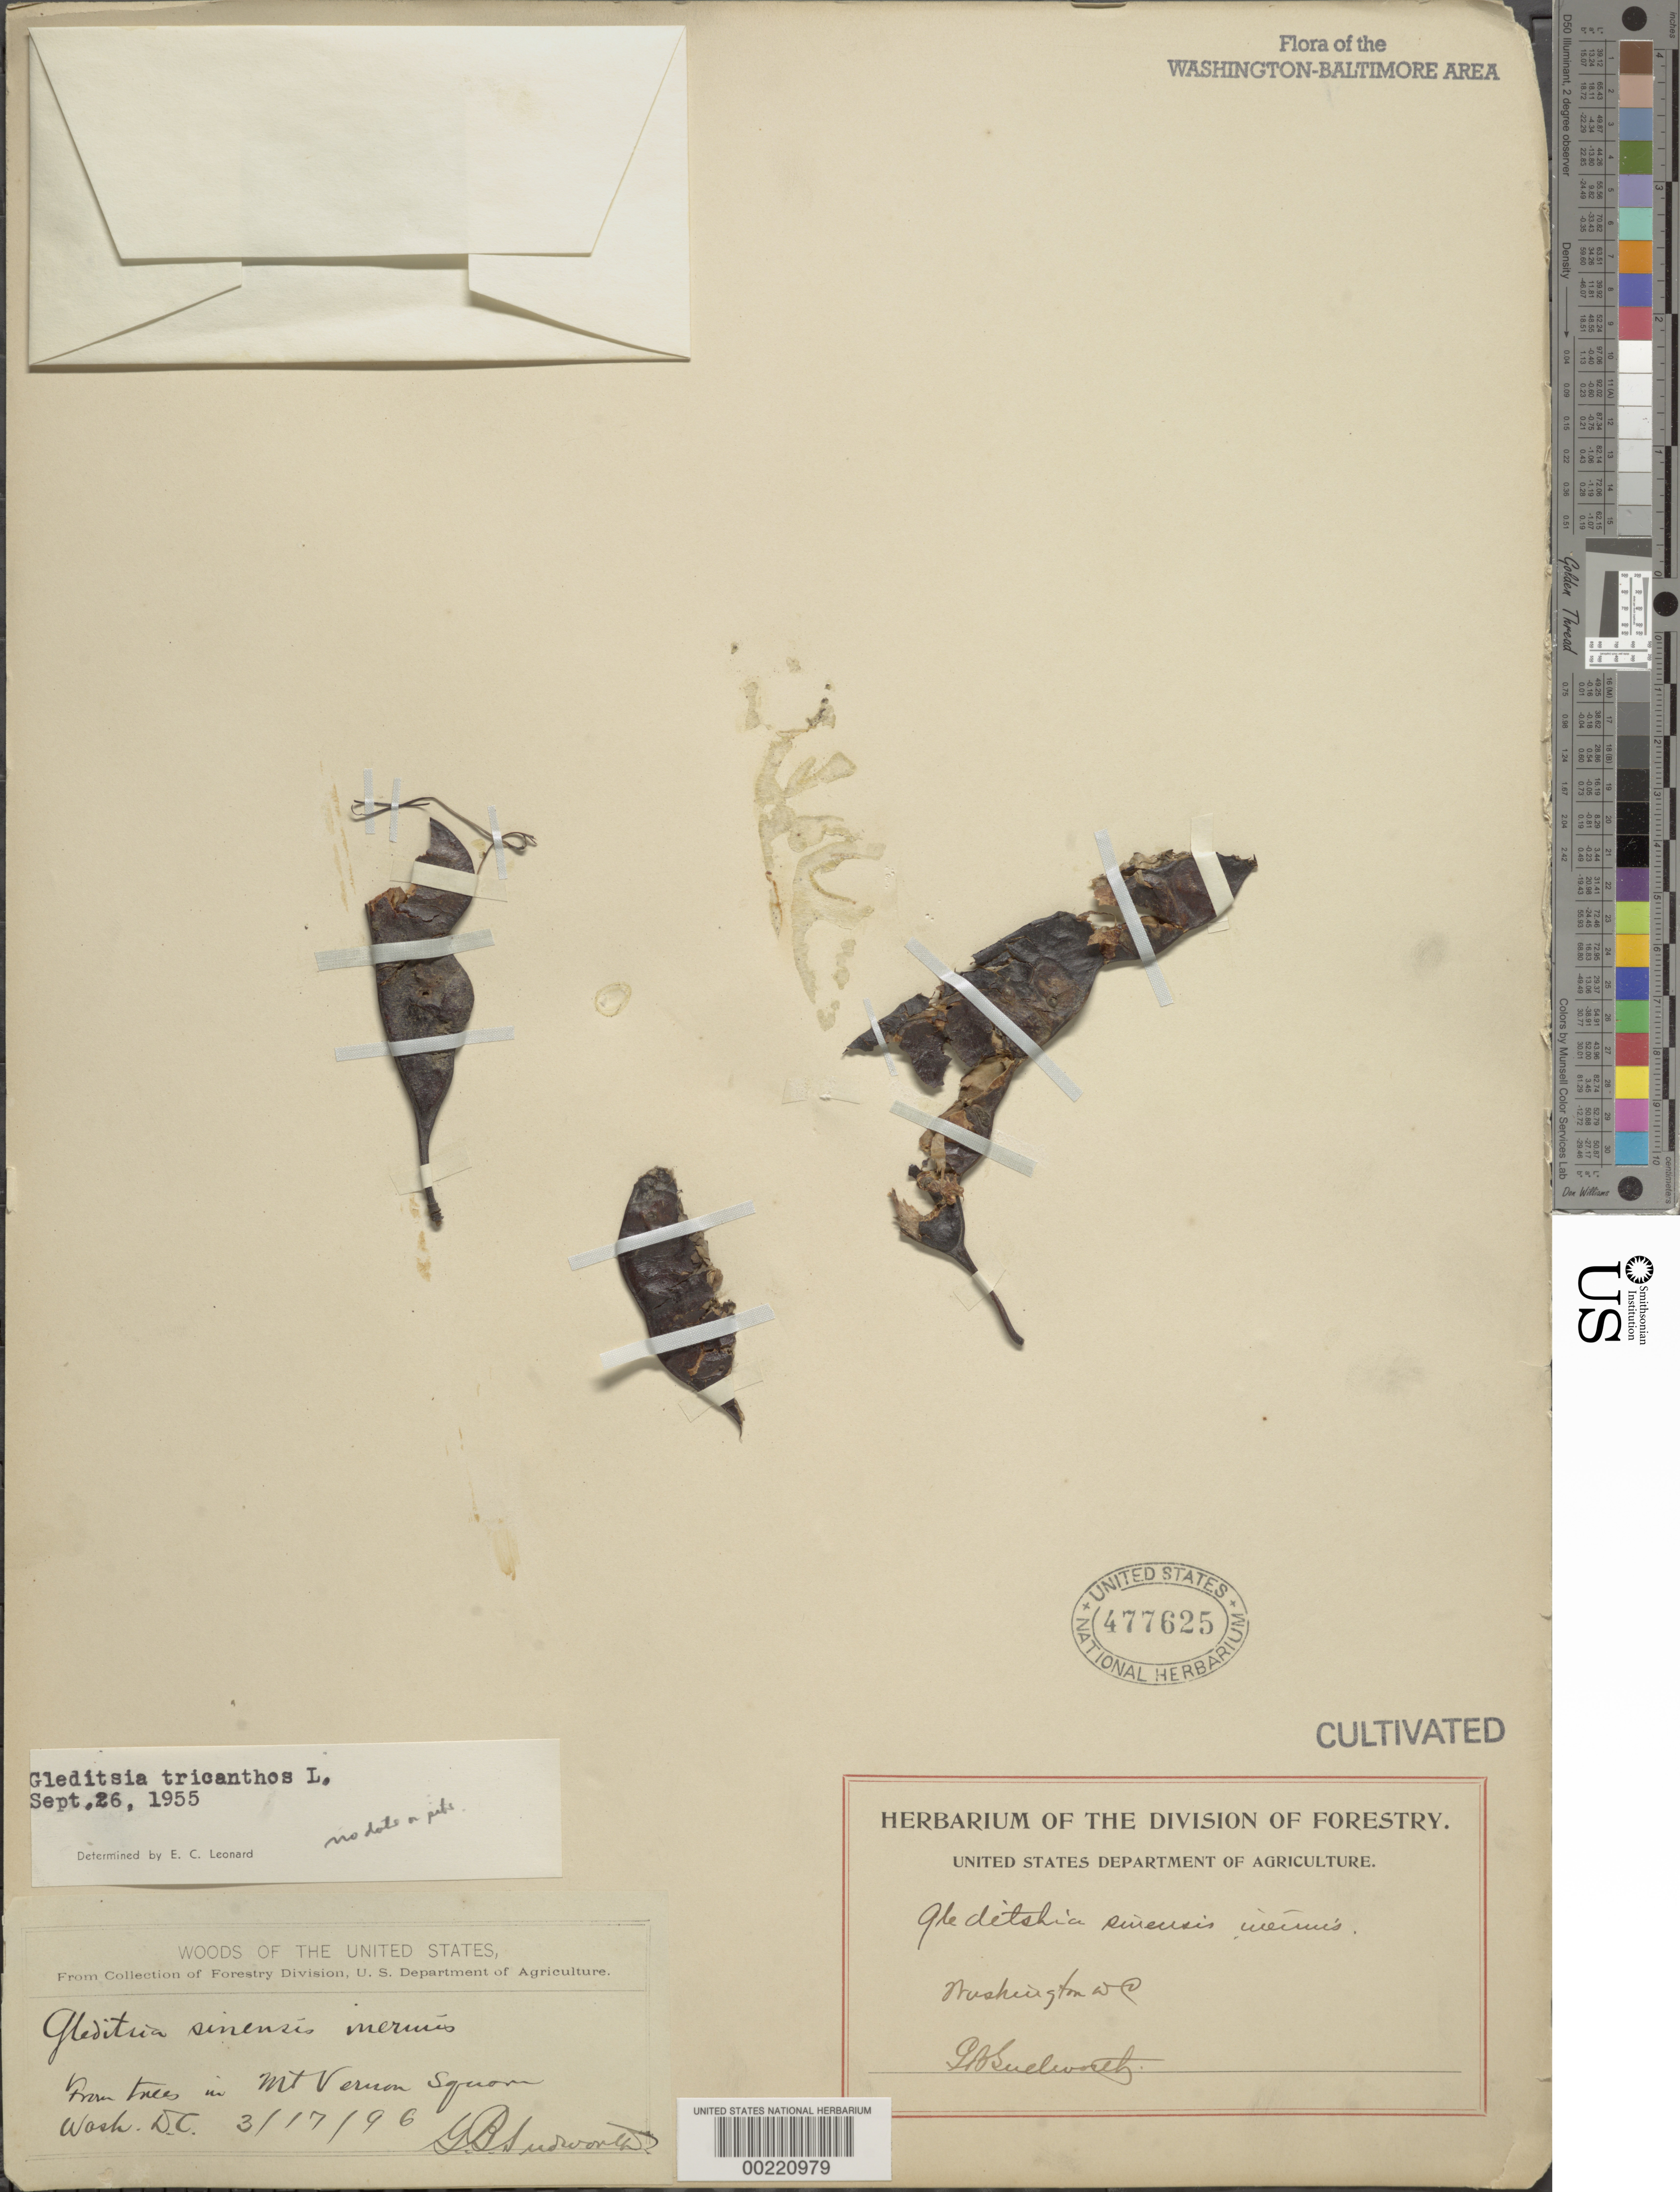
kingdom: Plantae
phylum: Tracheophyta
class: Magnoliopsida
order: Fabales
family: Fabaceae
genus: Gleditsia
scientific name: Gleditsia triacanthos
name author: L.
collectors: G. B. Sudworth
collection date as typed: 17 Mar 1896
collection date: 1896-03-17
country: United States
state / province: District of Columbia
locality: Mt. Vernon Square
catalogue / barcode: US 477625